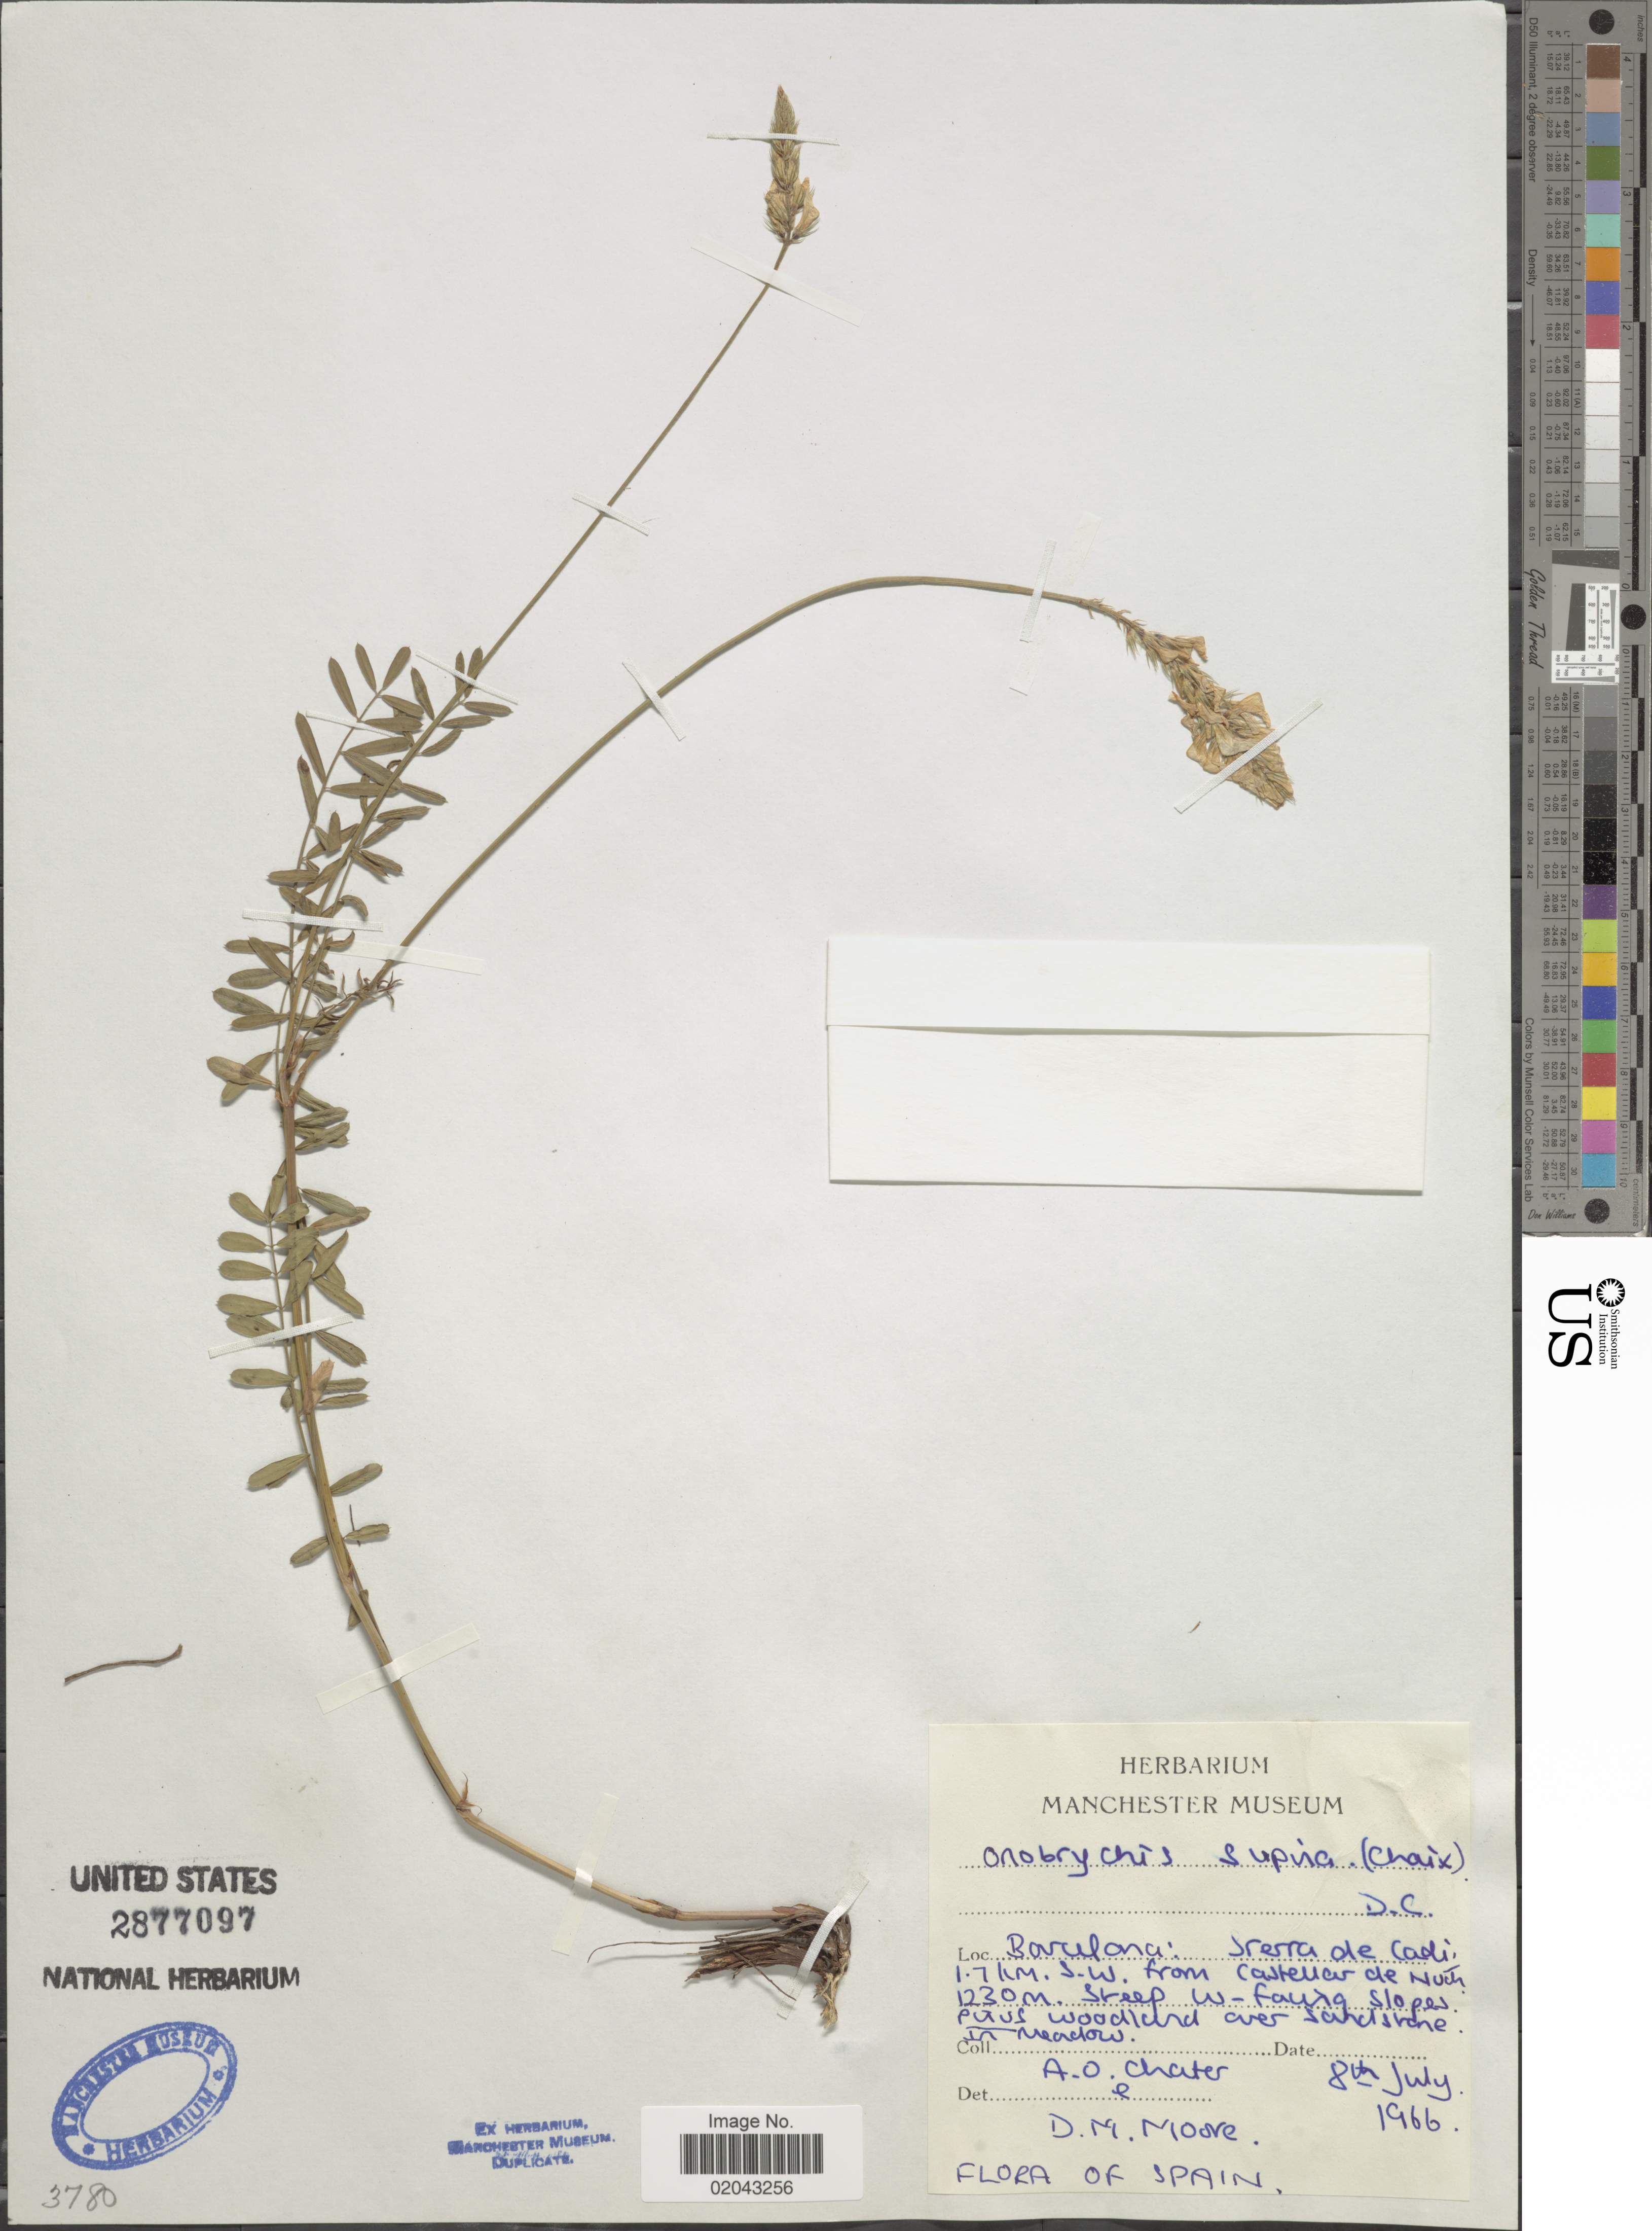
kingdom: Plantae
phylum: Tracheophyta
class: Magnoliopsida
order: Fabales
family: Fabaceae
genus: Onobrychis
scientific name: Onobrychis supina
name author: (Vill.) DC.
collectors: A. O. Chater & D. Moore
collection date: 1966-07-08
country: Spain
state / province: Catalunya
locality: Barcelona: Serra de Cadi, 1.7 km S.W. from Castellar de n'Hug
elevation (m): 1230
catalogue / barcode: US 2877097